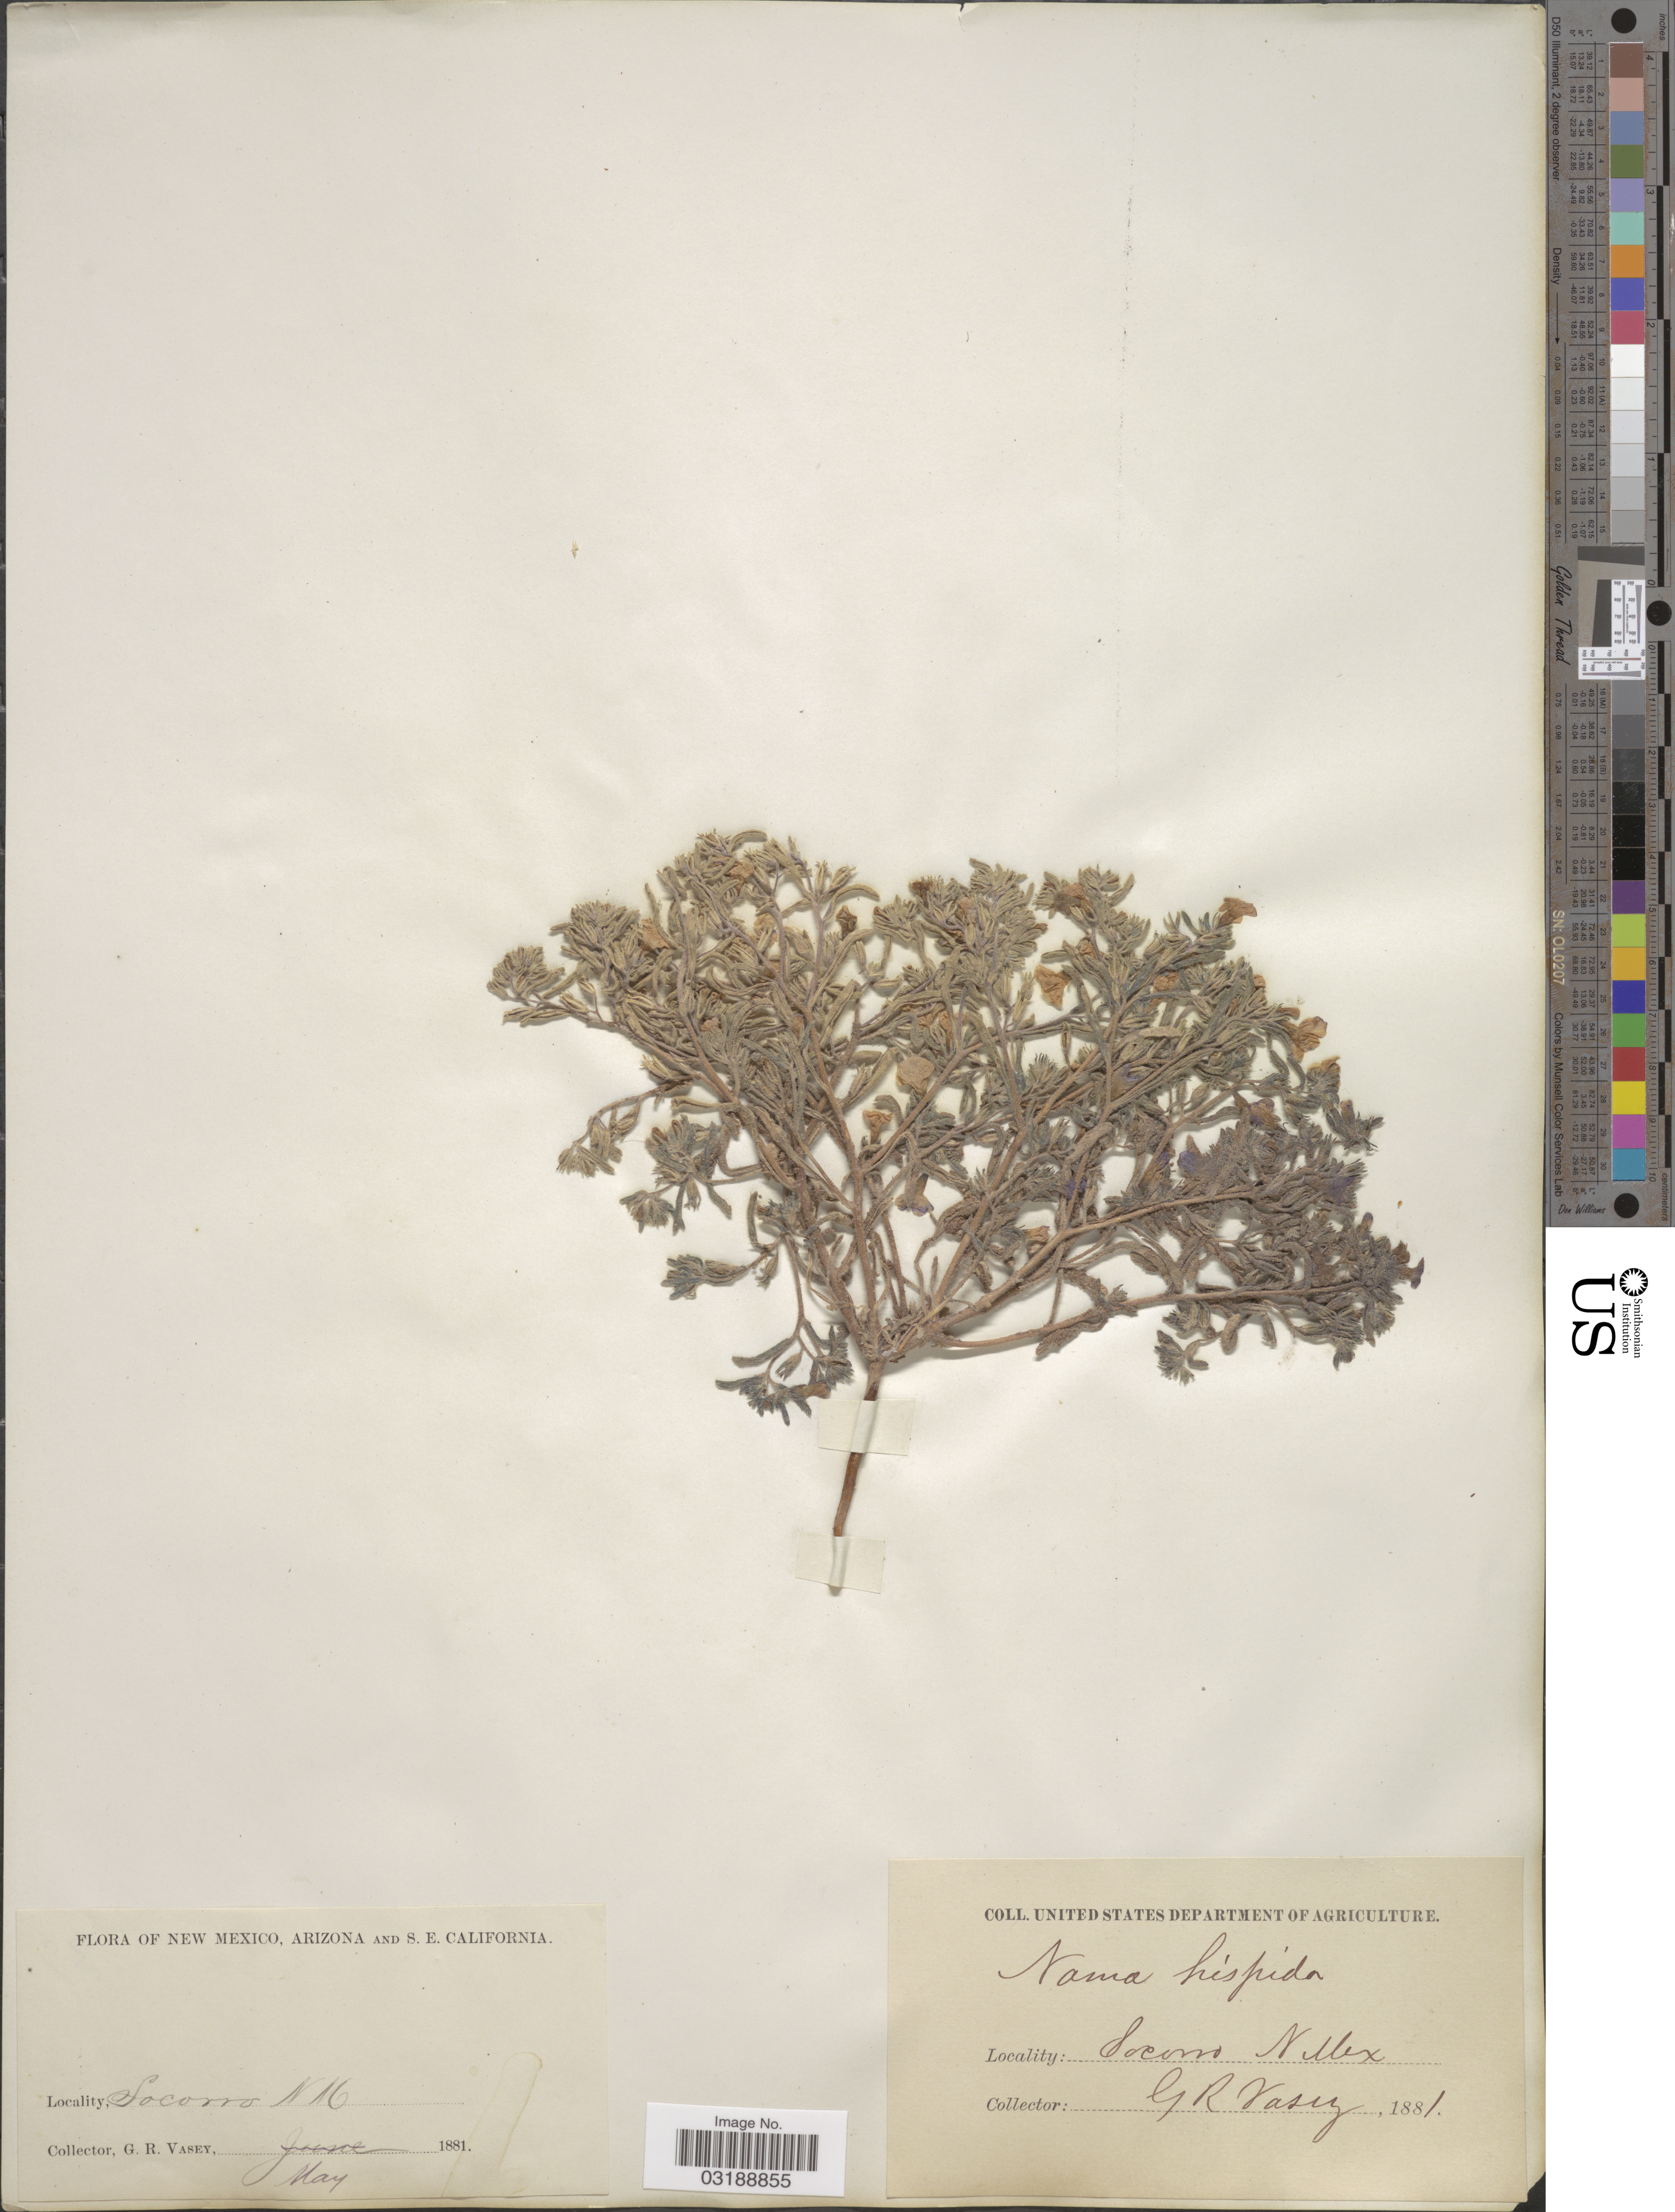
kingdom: Plantae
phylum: Tracheophyta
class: Magnoliopsida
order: Boraginales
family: Namaceae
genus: Nama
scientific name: Nama hispida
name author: A. Gray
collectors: G. R. Vasey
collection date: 1881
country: United States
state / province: New Mexico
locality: Socorro.